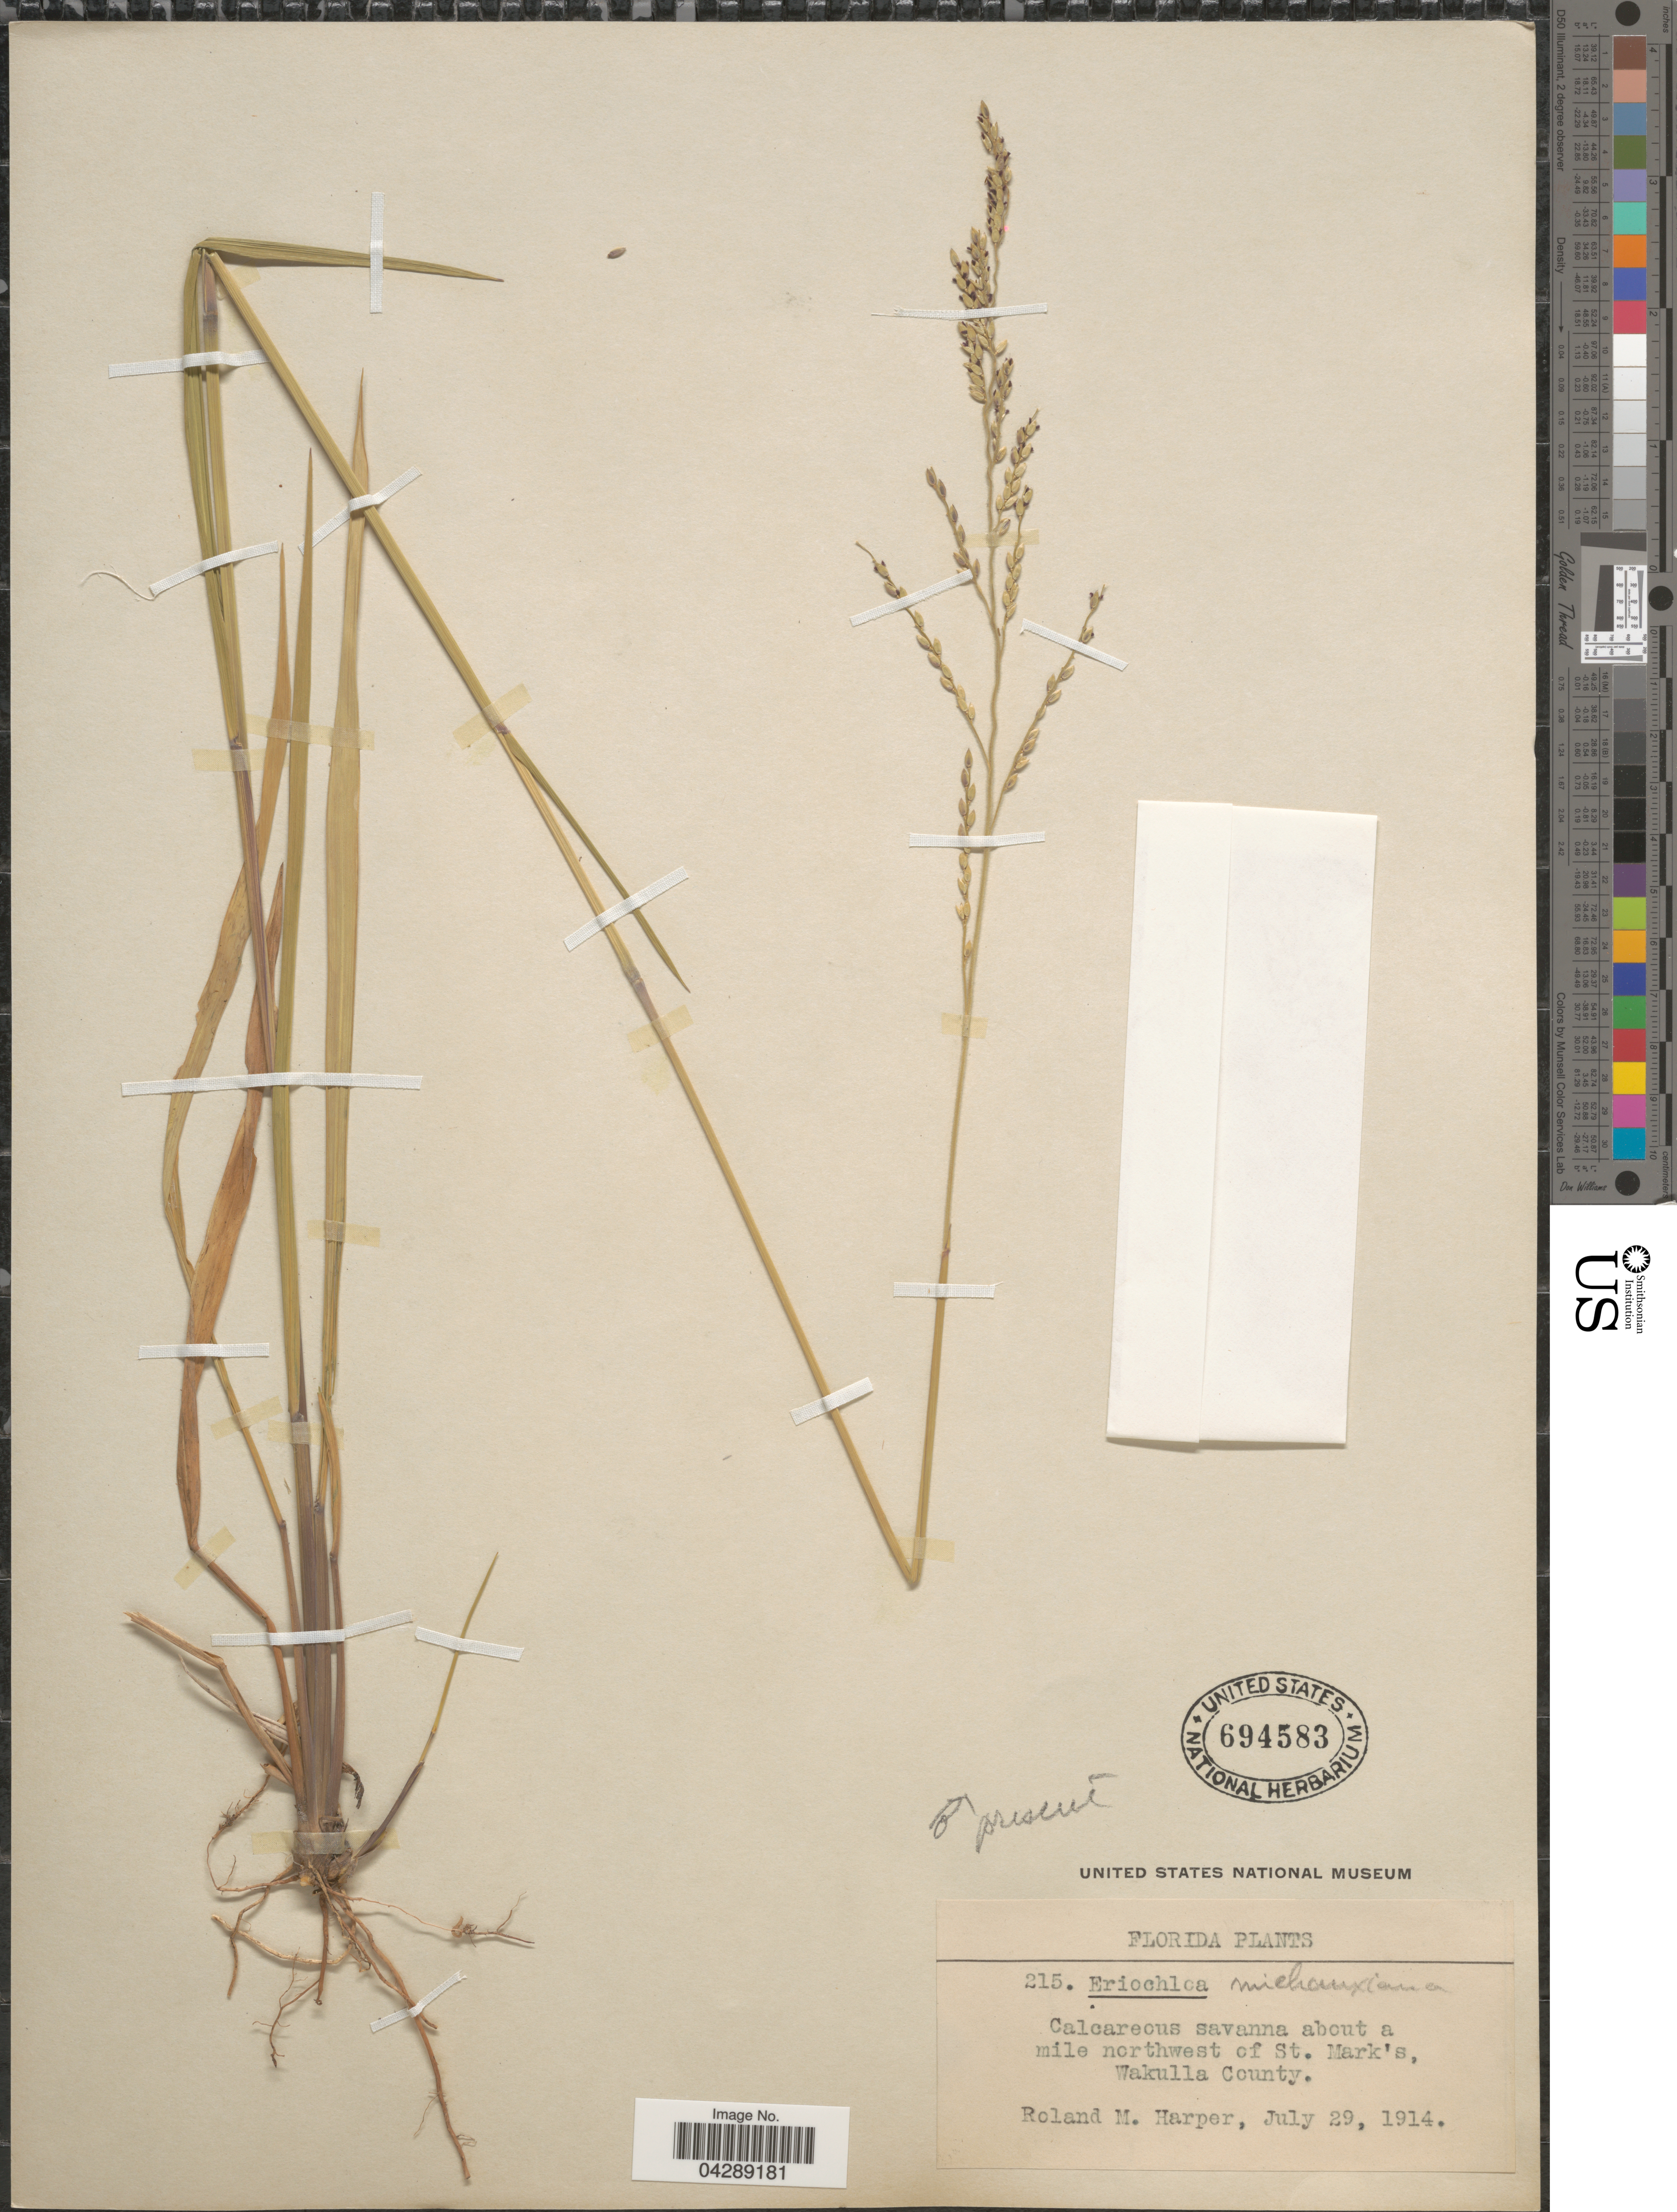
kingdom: Plantae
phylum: Tracheophyta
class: Liliopsida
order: Poales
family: Poaceae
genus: Eriochloa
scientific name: Eriochloa michauxii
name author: (Poir.) Hitchc.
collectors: R. M. Harper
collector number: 215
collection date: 1914-07-29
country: United States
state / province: Florida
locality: Calcareous savanna about a mile northwest of St. Mark's Wakulla County.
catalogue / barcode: US 694583